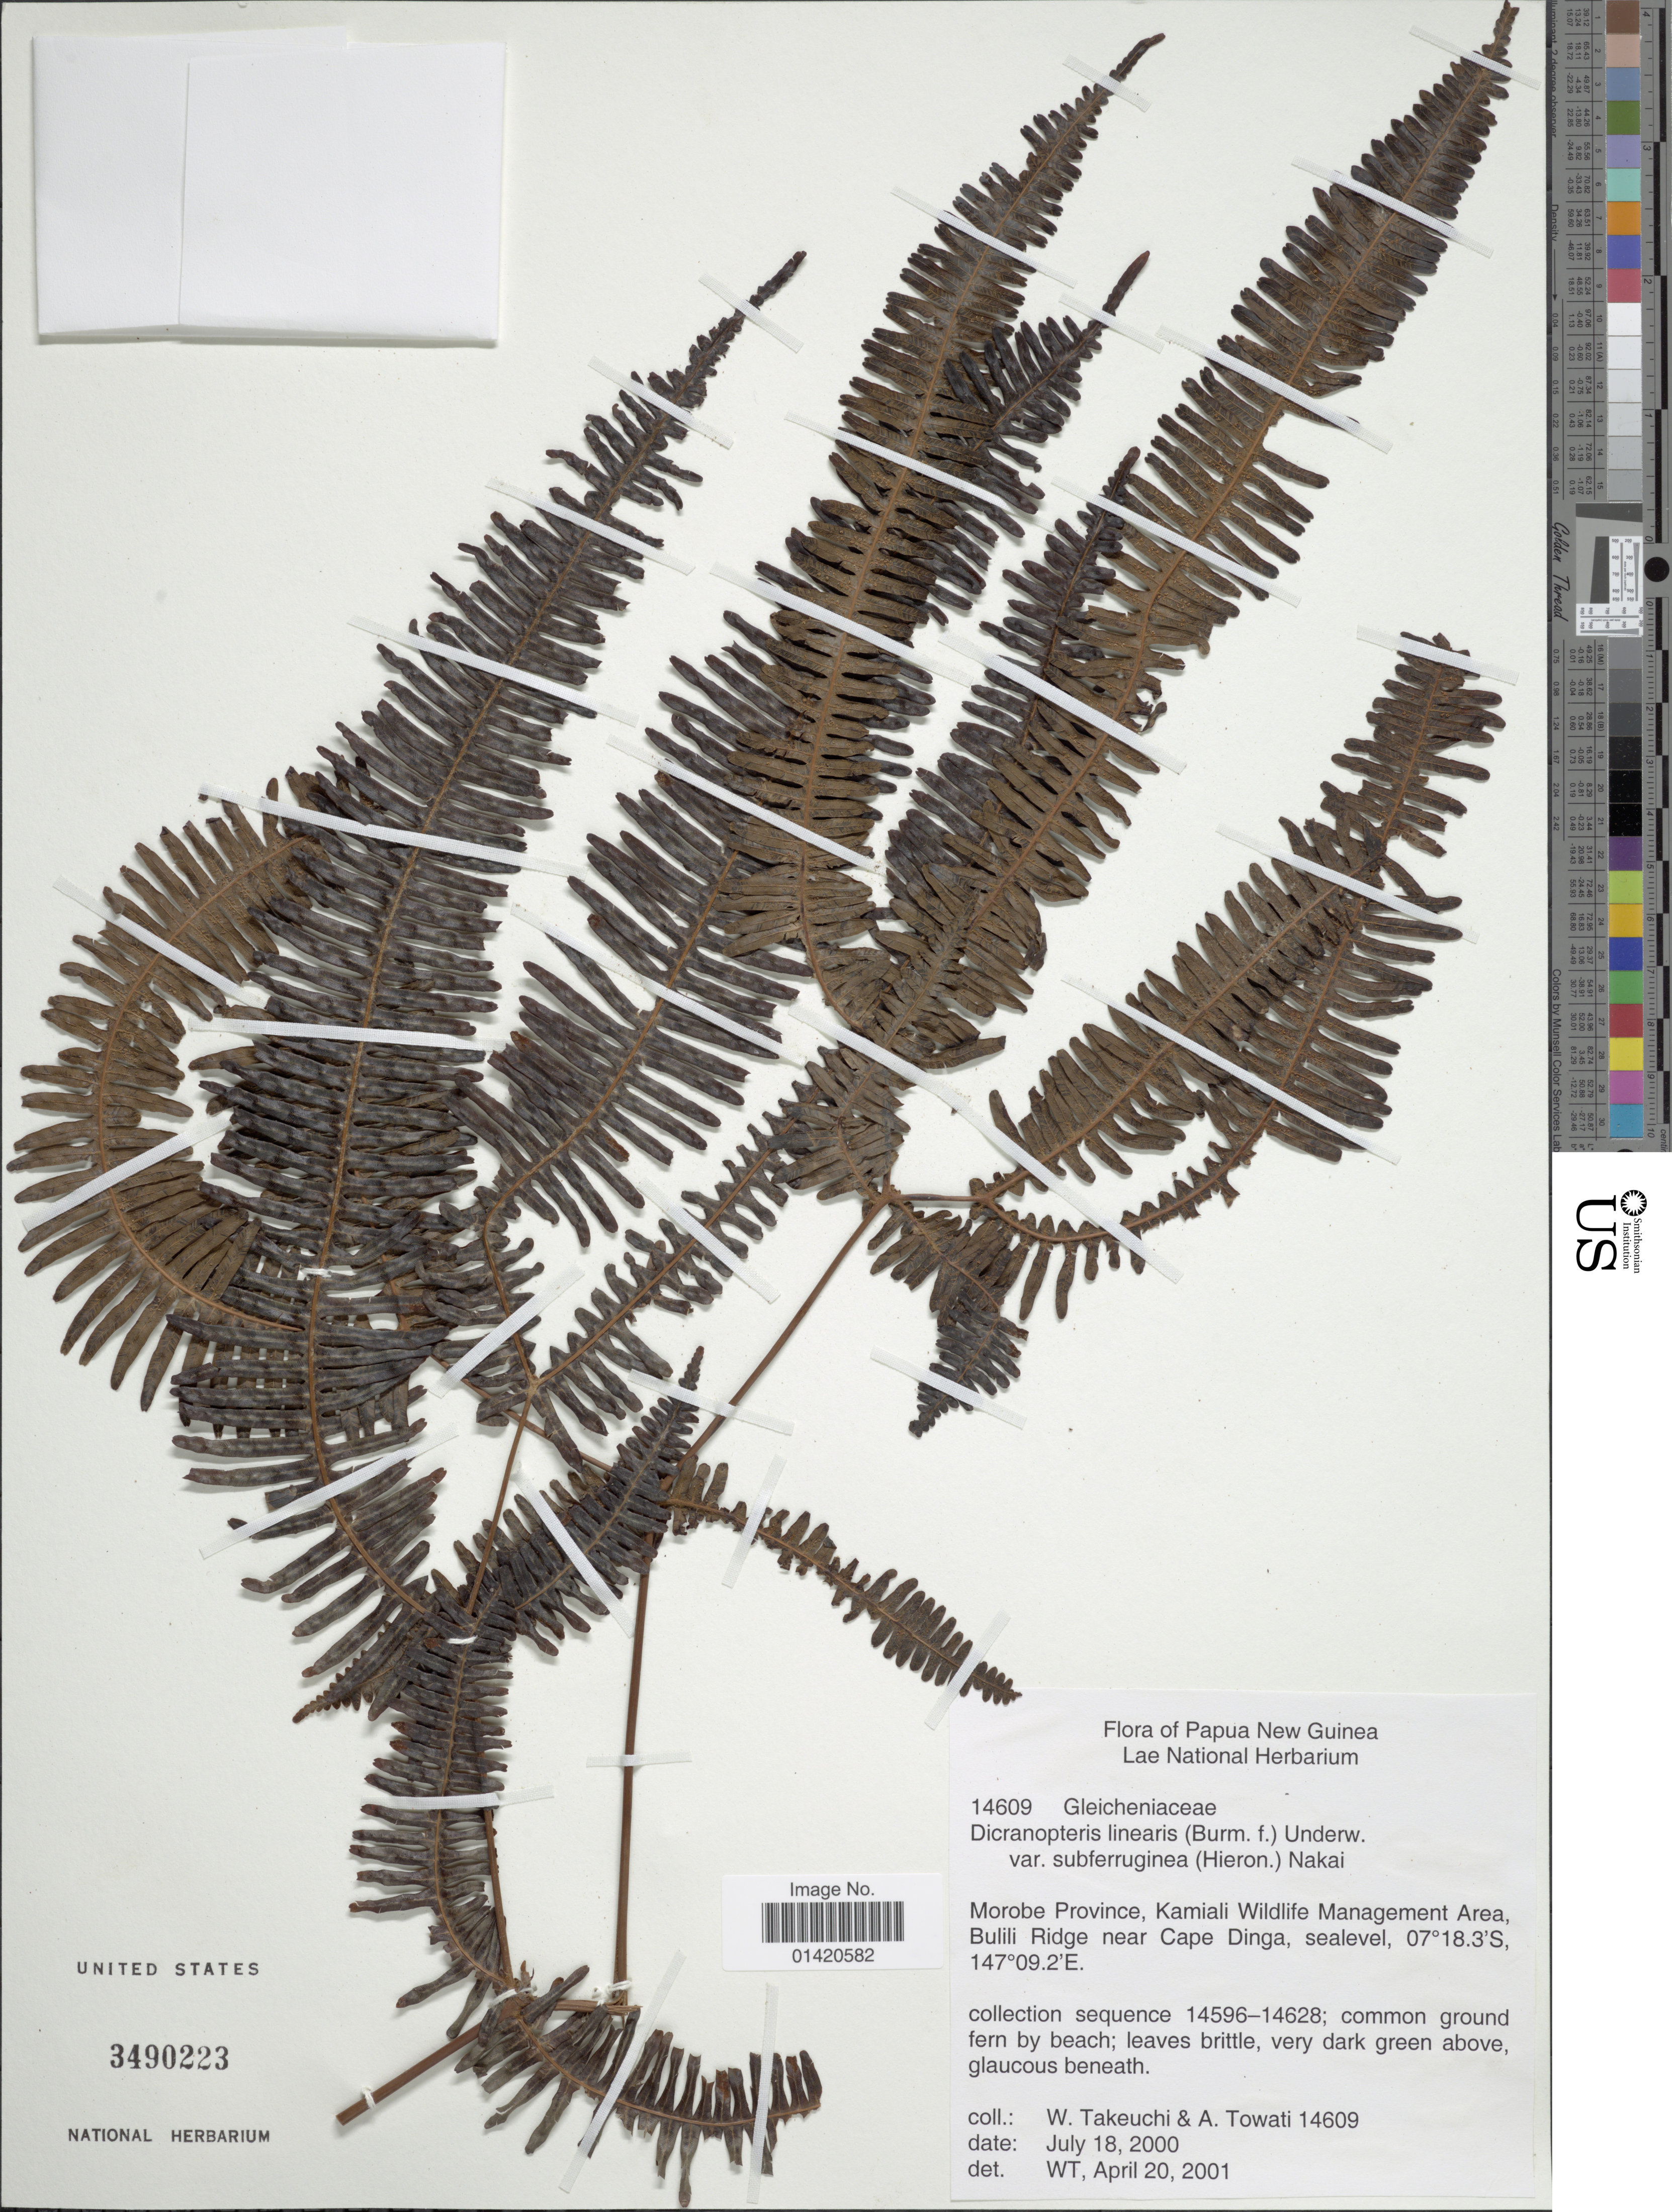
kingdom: Plantae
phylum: Tracheophyta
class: Polypodiopsida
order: Gleicheniales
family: Gleicheniaceae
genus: Dicranopteris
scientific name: Dicranopteris linearis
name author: (Burm. f.) Underw.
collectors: W. Takeuchi & A. Towati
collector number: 14609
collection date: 2000-07-18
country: Papua New Guinea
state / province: Morobe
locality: Kamiali Wildlife Management Area, Bulili Ridge near Cape Dinga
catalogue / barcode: US 3490223